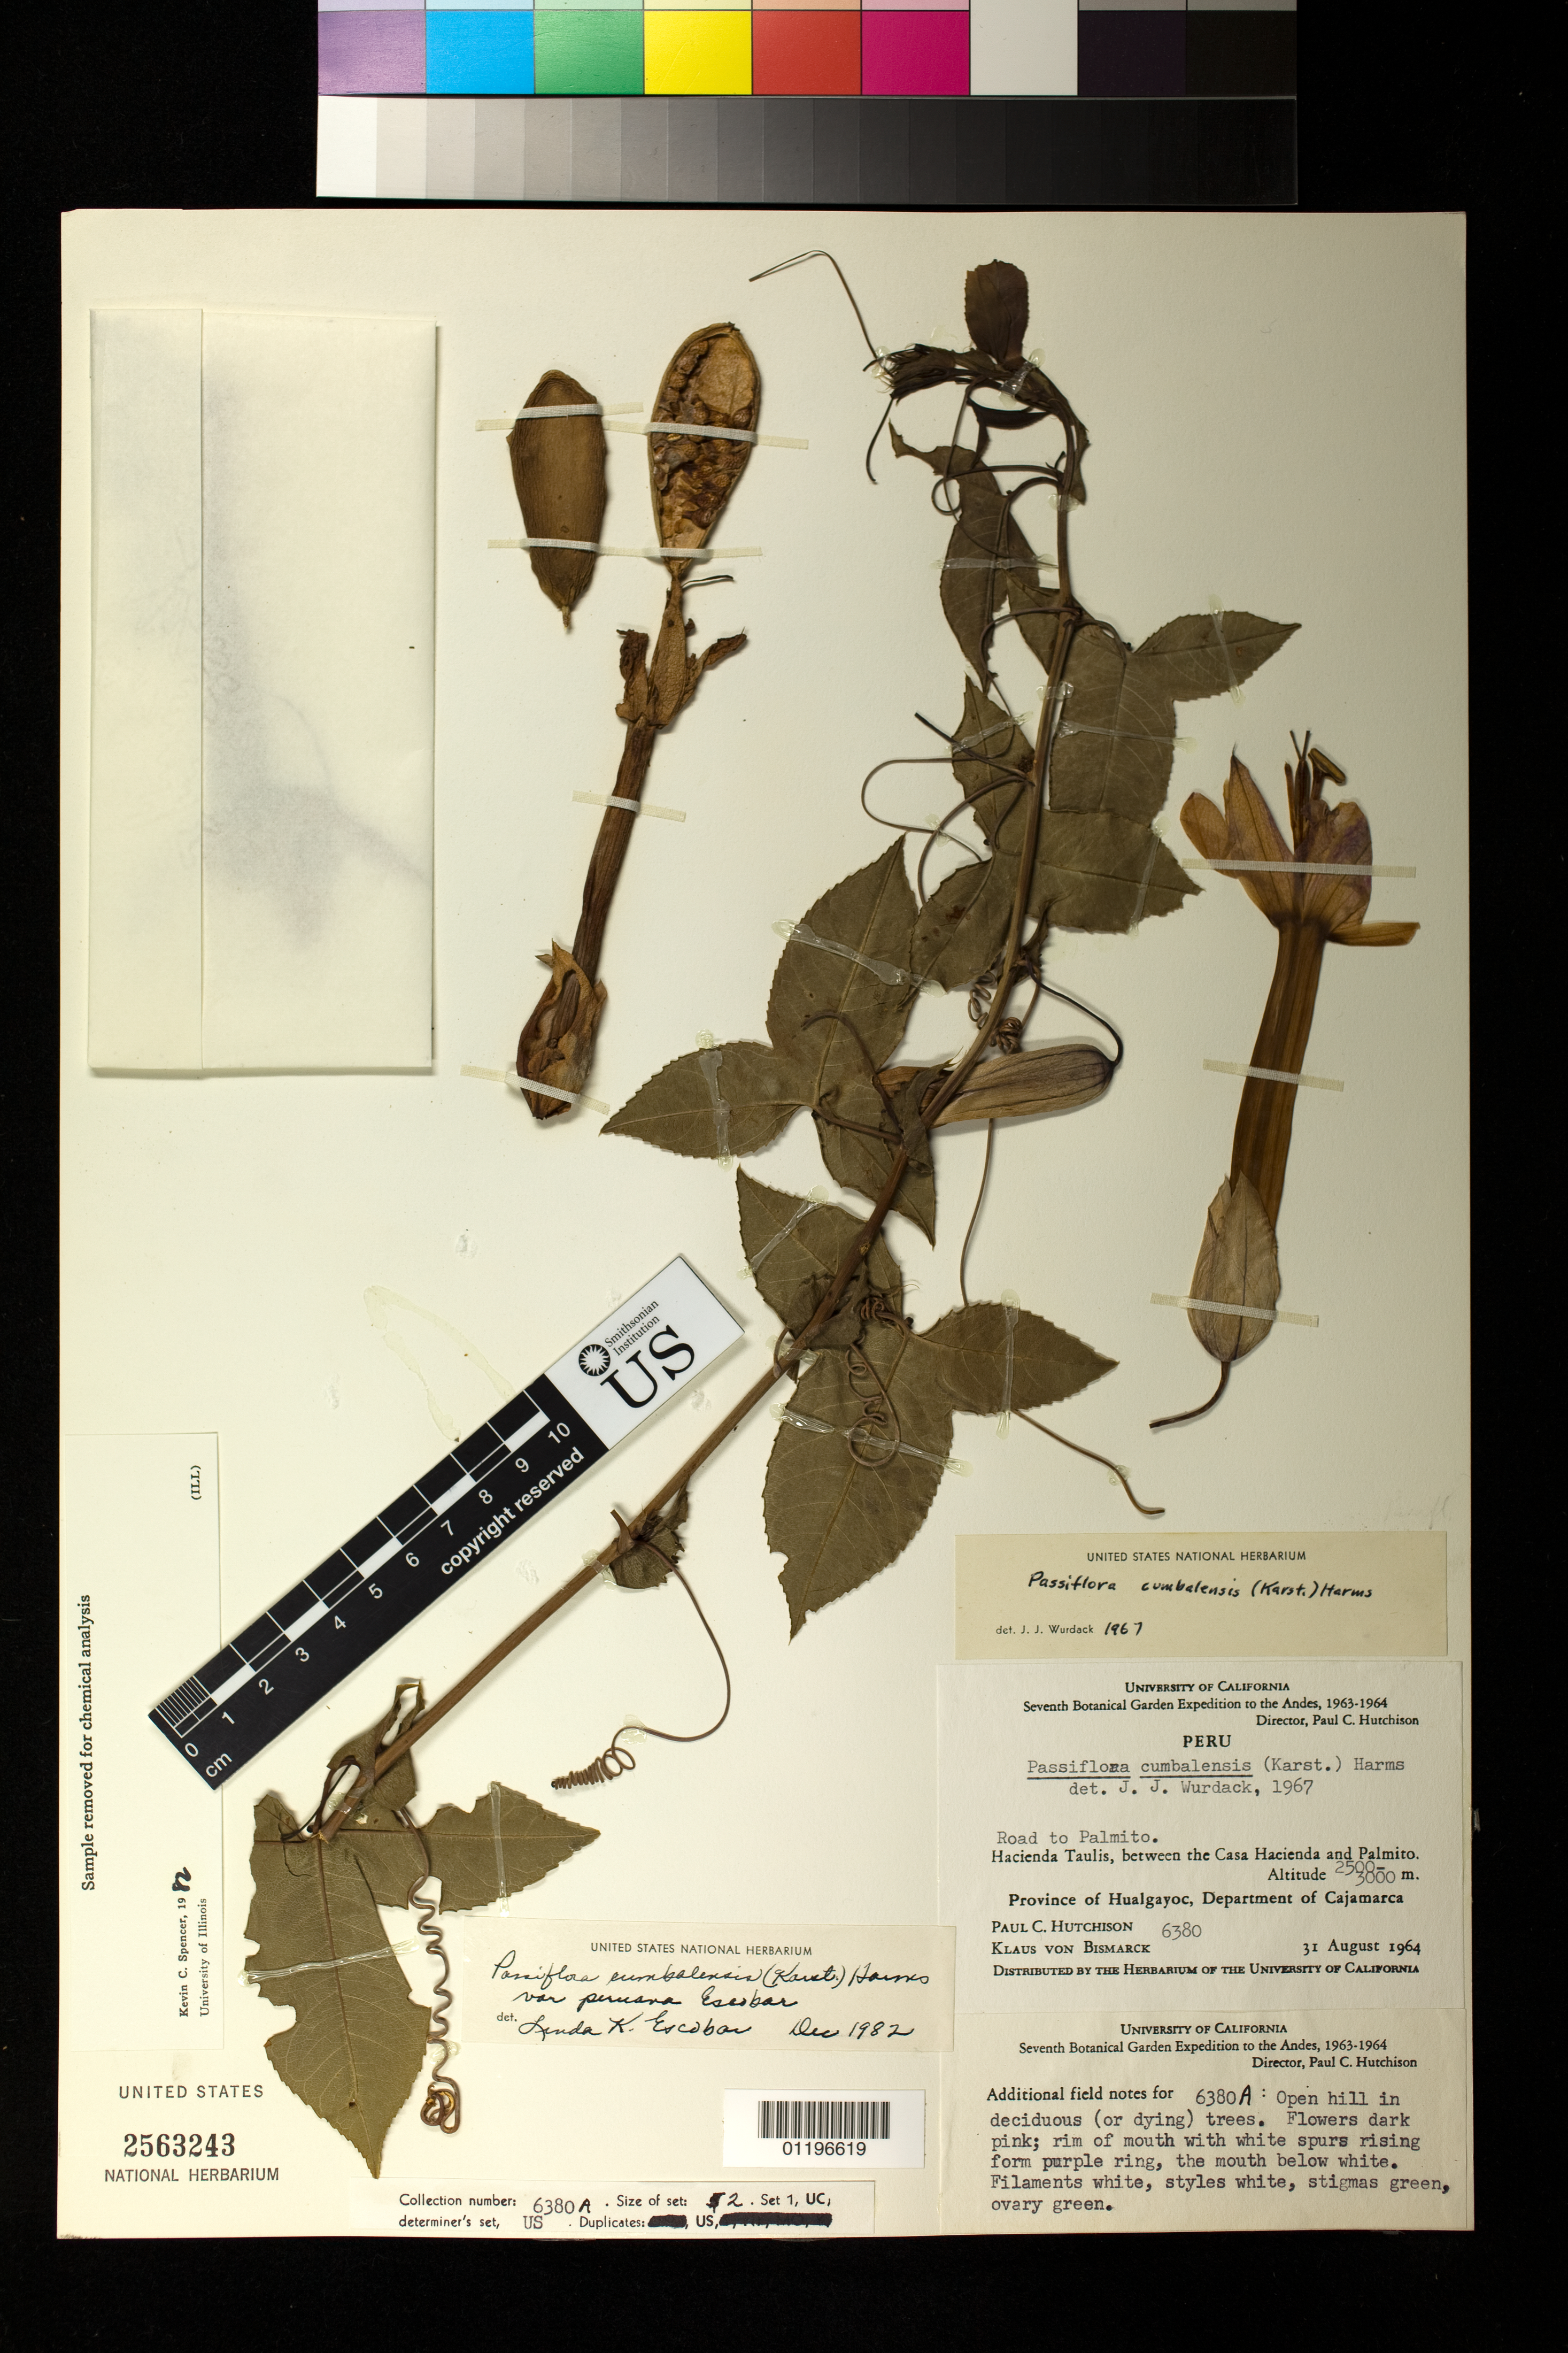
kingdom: Plantae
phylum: Tracheophyta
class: Magnoliopsida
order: Malpighiales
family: Passifloraceae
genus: Passiflora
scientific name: Passiflora cumbalensis var. peruana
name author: L.K. Escobar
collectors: P. C. Hutchison & K. Von Bismarck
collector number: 6380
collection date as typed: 31 Aug 1964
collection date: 1964-08-31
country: Peru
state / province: Cajamarca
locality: Road to Palmito.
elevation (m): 2500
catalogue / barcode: US 2563243